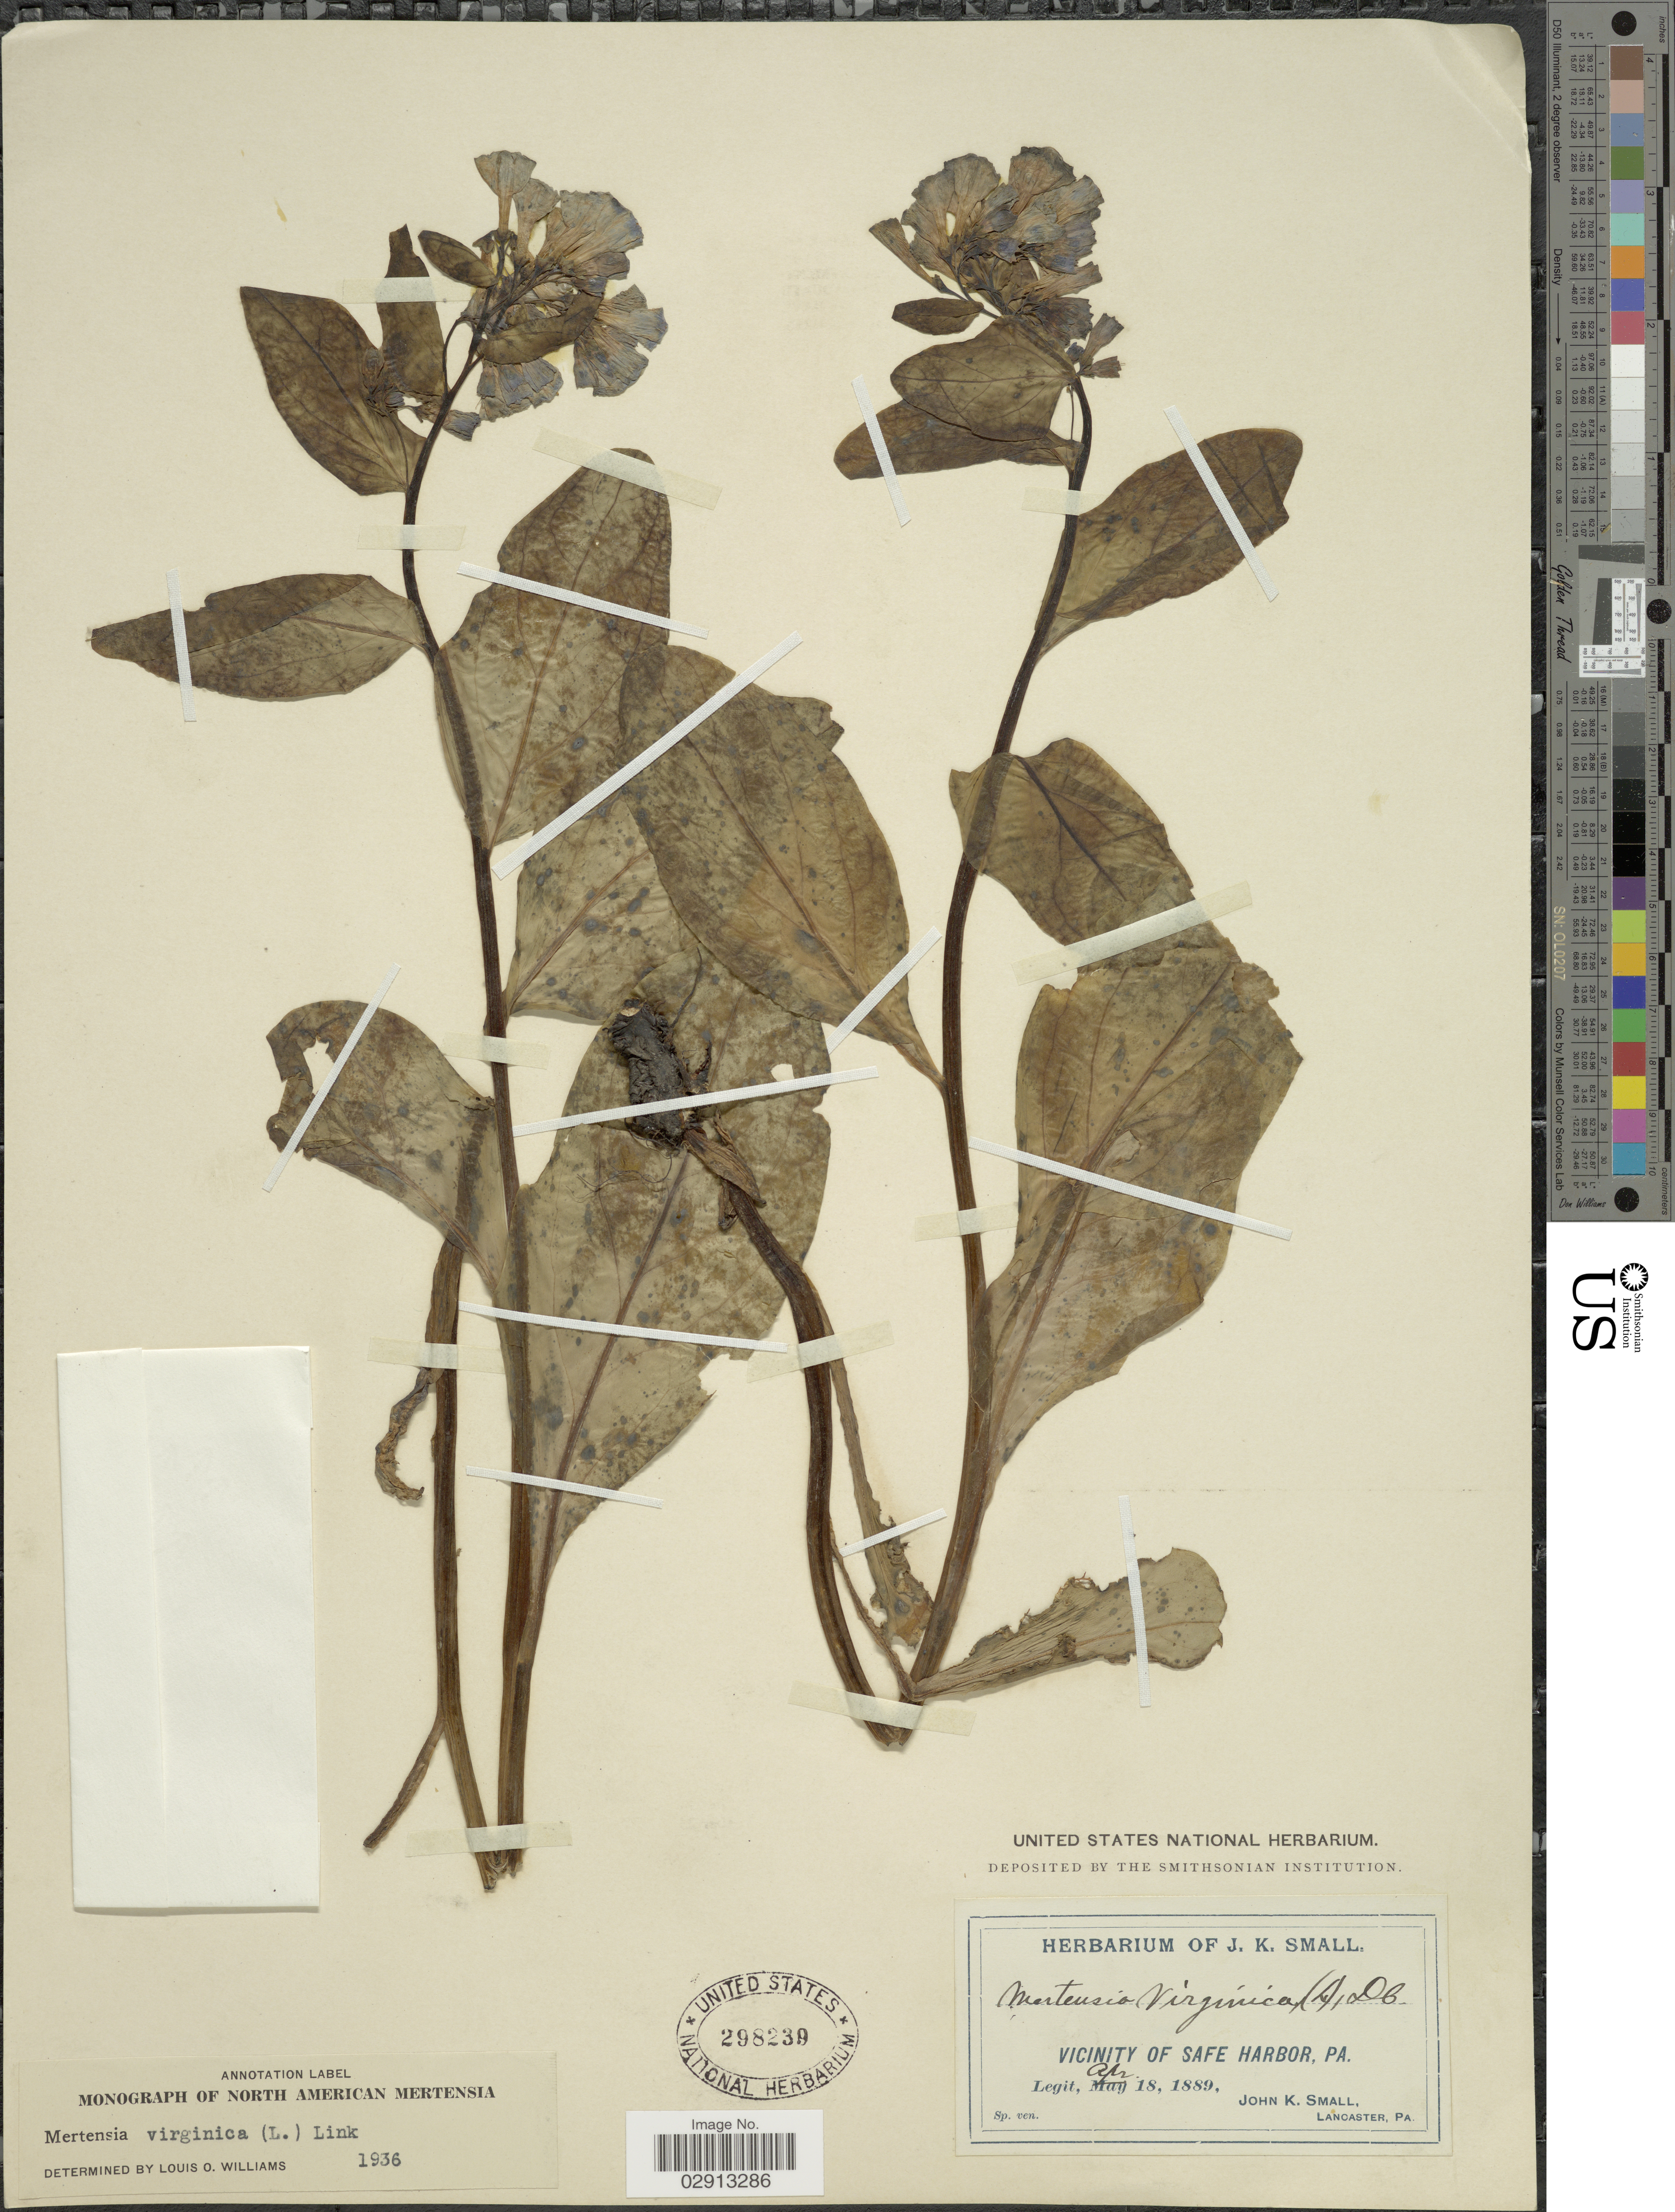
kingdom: Plantae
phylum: Tracheophyta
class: Magnoliopsida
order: Boraginales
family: Boraginaceae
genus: Mertensia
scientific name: Mertensia virginica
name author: (L.) Pers. ex Link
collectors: J. K. Small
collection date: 1889-04-18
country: United States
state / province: Pennsylvania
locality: Vicinity of Safe Harbor.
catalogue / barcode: US 298239